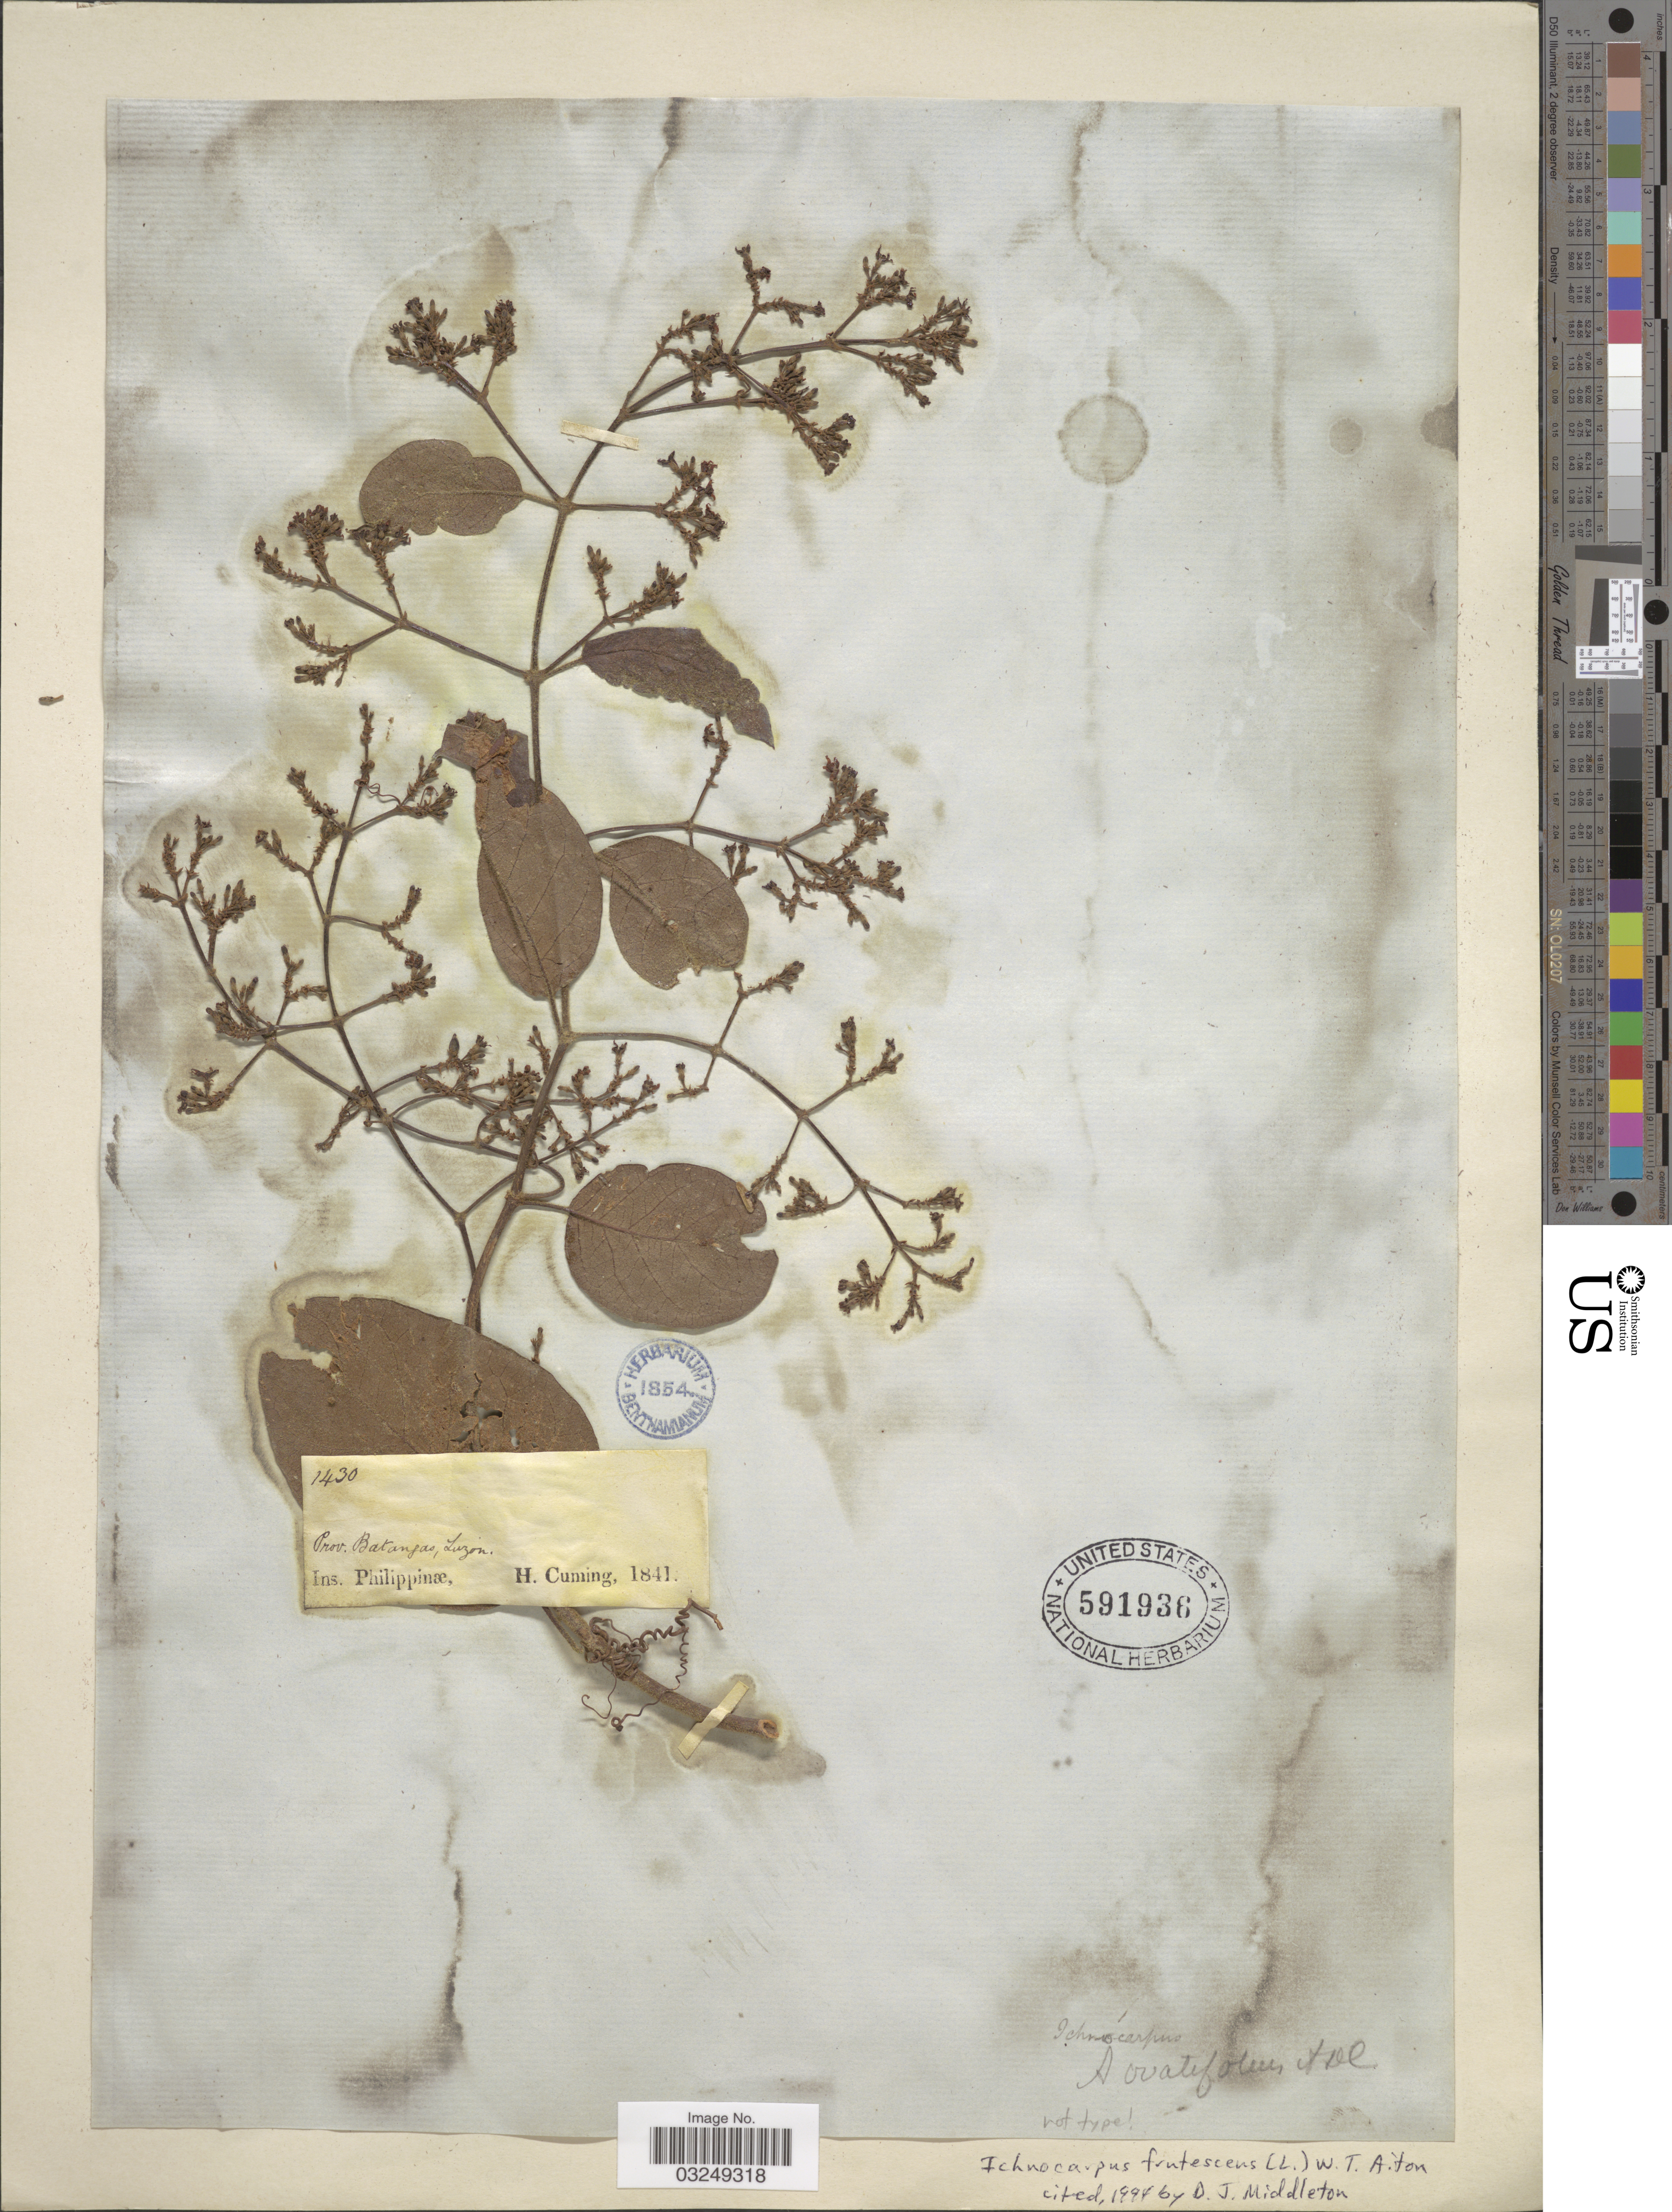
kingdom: Plantae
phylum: Tracheophyta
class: Magnoliopsida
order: Gentianales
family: Apocynaceae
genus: Ichnocarpus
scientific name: Ichnocarpus frutescens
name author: (L.) W.T. Aiton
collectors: H. Cuming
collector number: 1430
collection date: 1841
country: Philippines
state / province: Calabarzon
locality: Prov. Batangas, Luzon. Ins. Philippinæ.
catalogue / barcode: US 591936